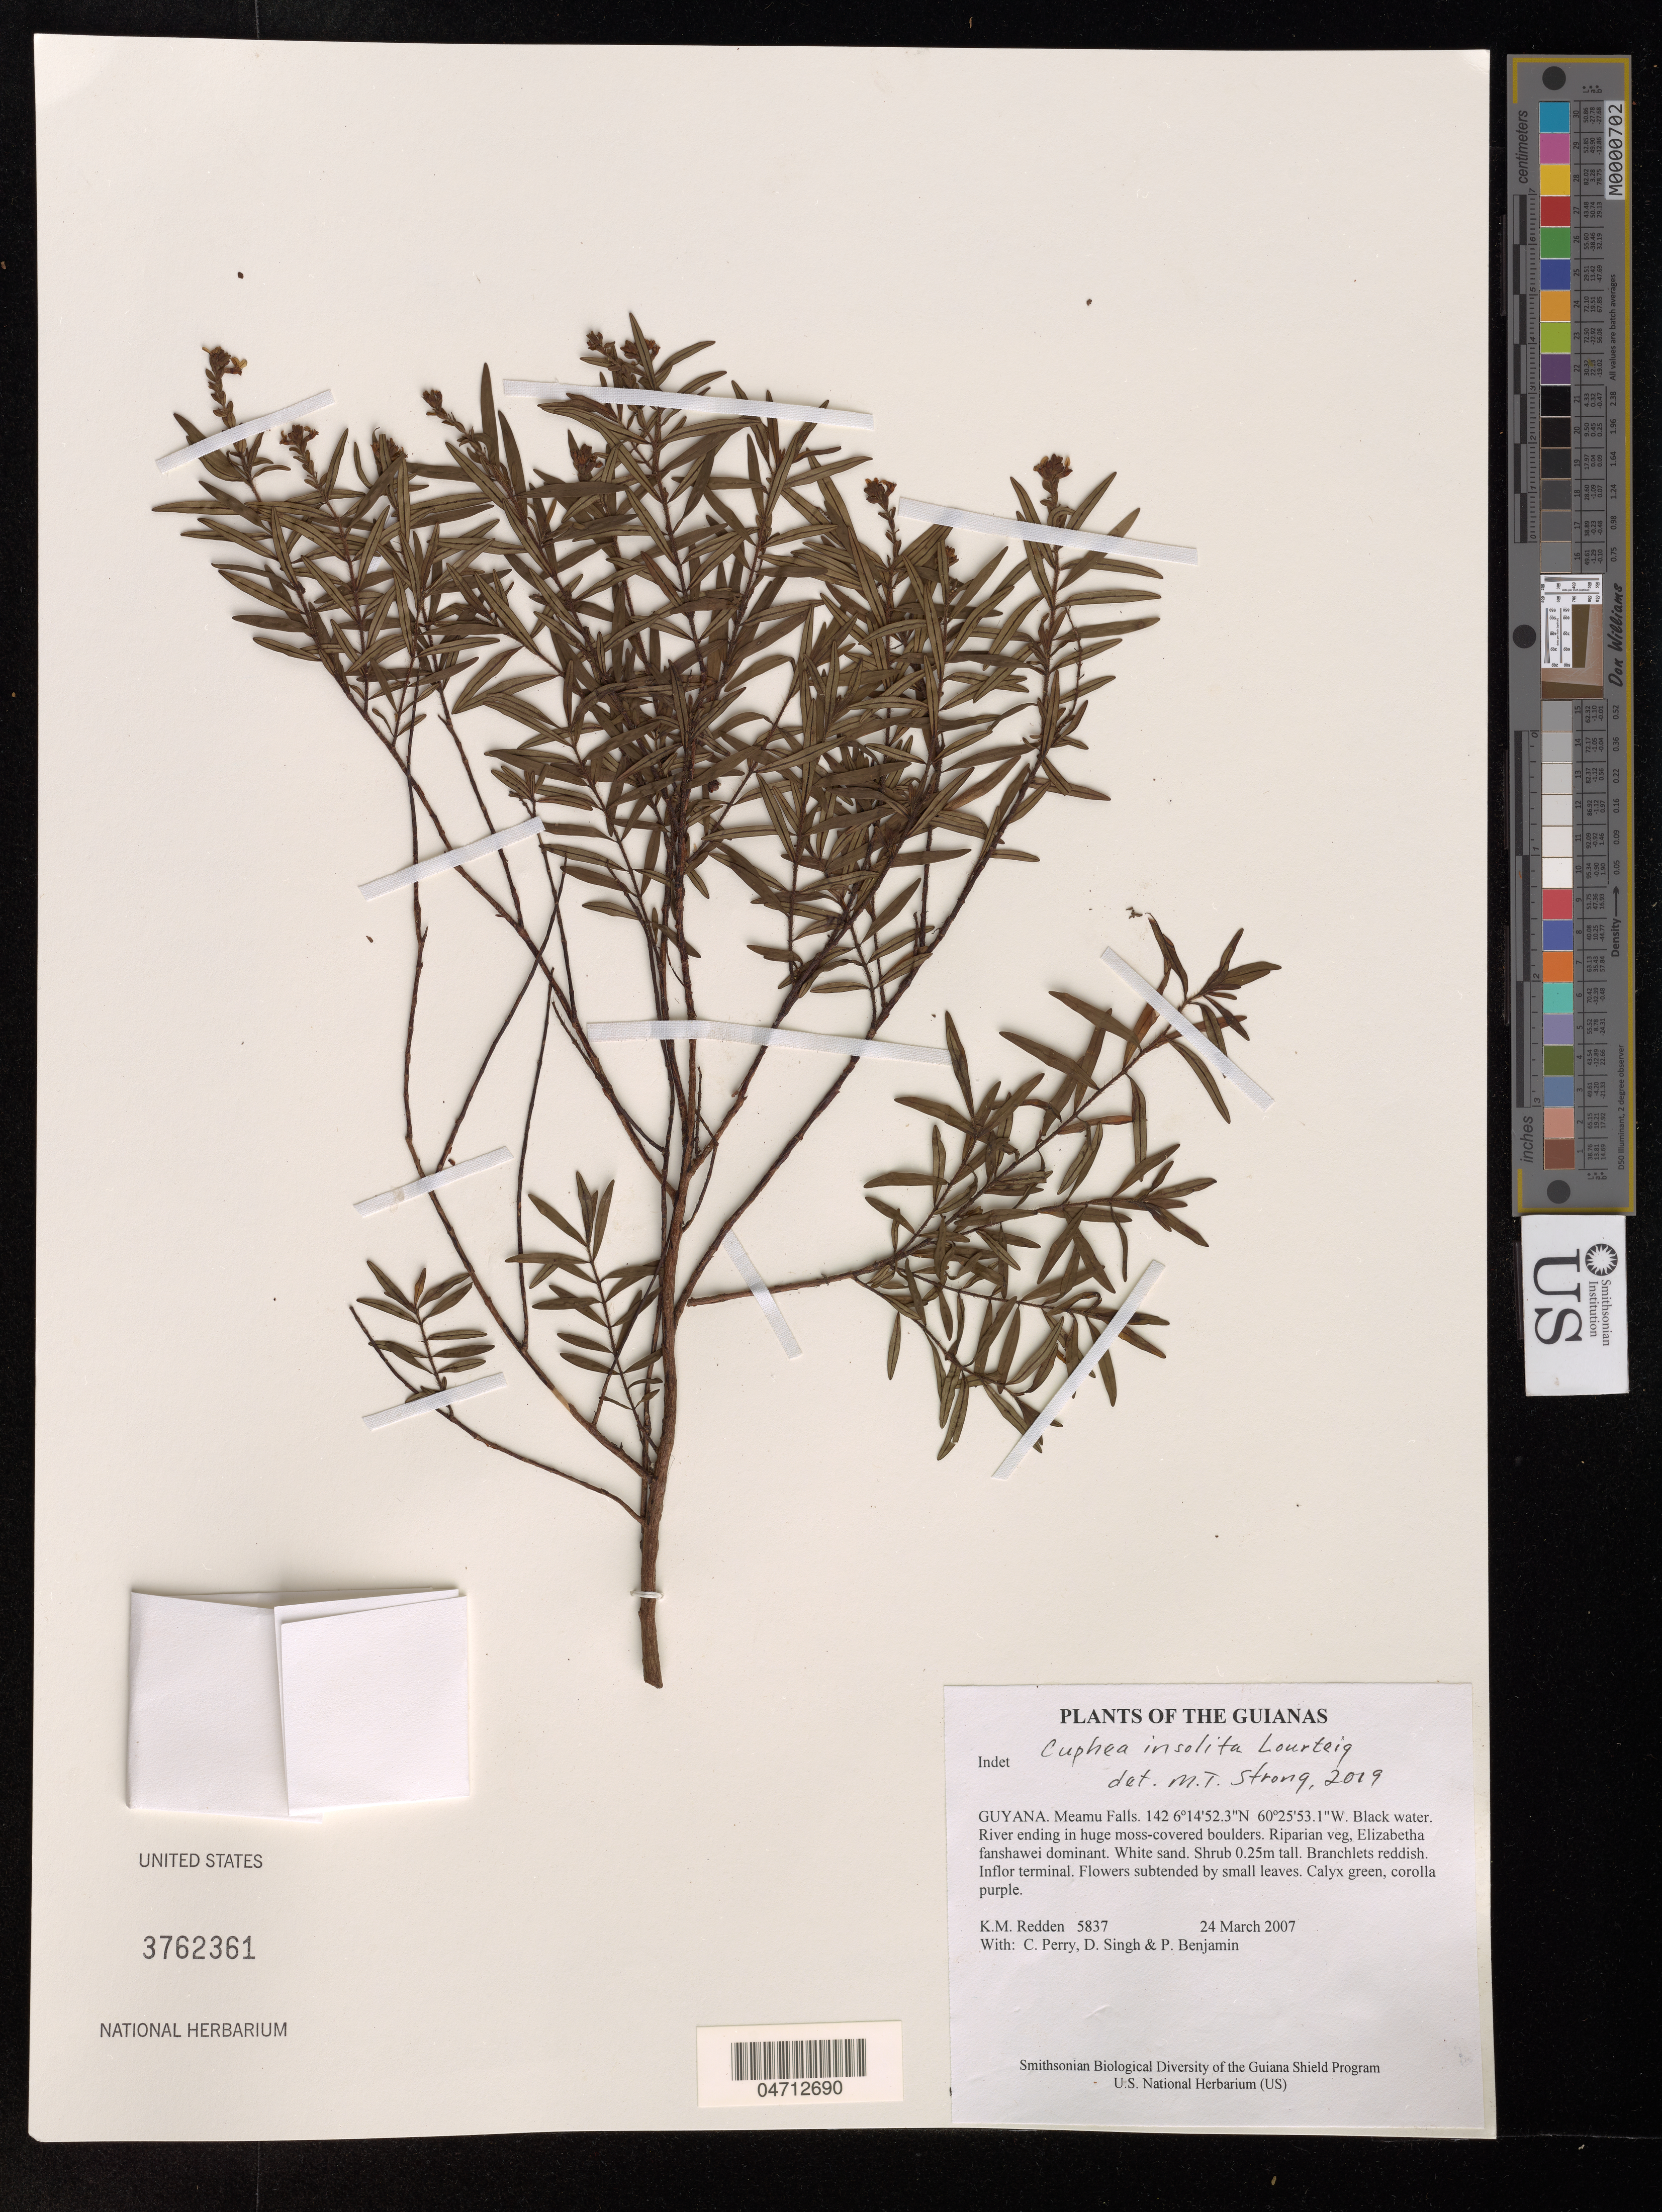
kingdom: Plantae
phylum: Tracheophyta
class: Magnoliopsida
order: Myrtales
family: Lythraceae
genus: Cuphea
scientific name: Cuphea insolita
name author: Lourteig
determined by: Strong, Mark T., (BOT), Smithsonian Institution - National Museum of Natural History (UNITED STATES)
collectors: K. M. Redden, C. Perry, D. Singh & P. Benjamin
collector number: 5837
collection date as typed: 24 March 2007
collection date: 2007-03-24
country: Guyana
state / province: Cuyuni-Mazaruni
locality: Meamu Falls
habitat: Black water. River ending in huge moss-covered boulders. Riparian veg, Elizabetha fanshawei dominant. White sand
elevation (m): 142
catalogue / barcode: US 3762361